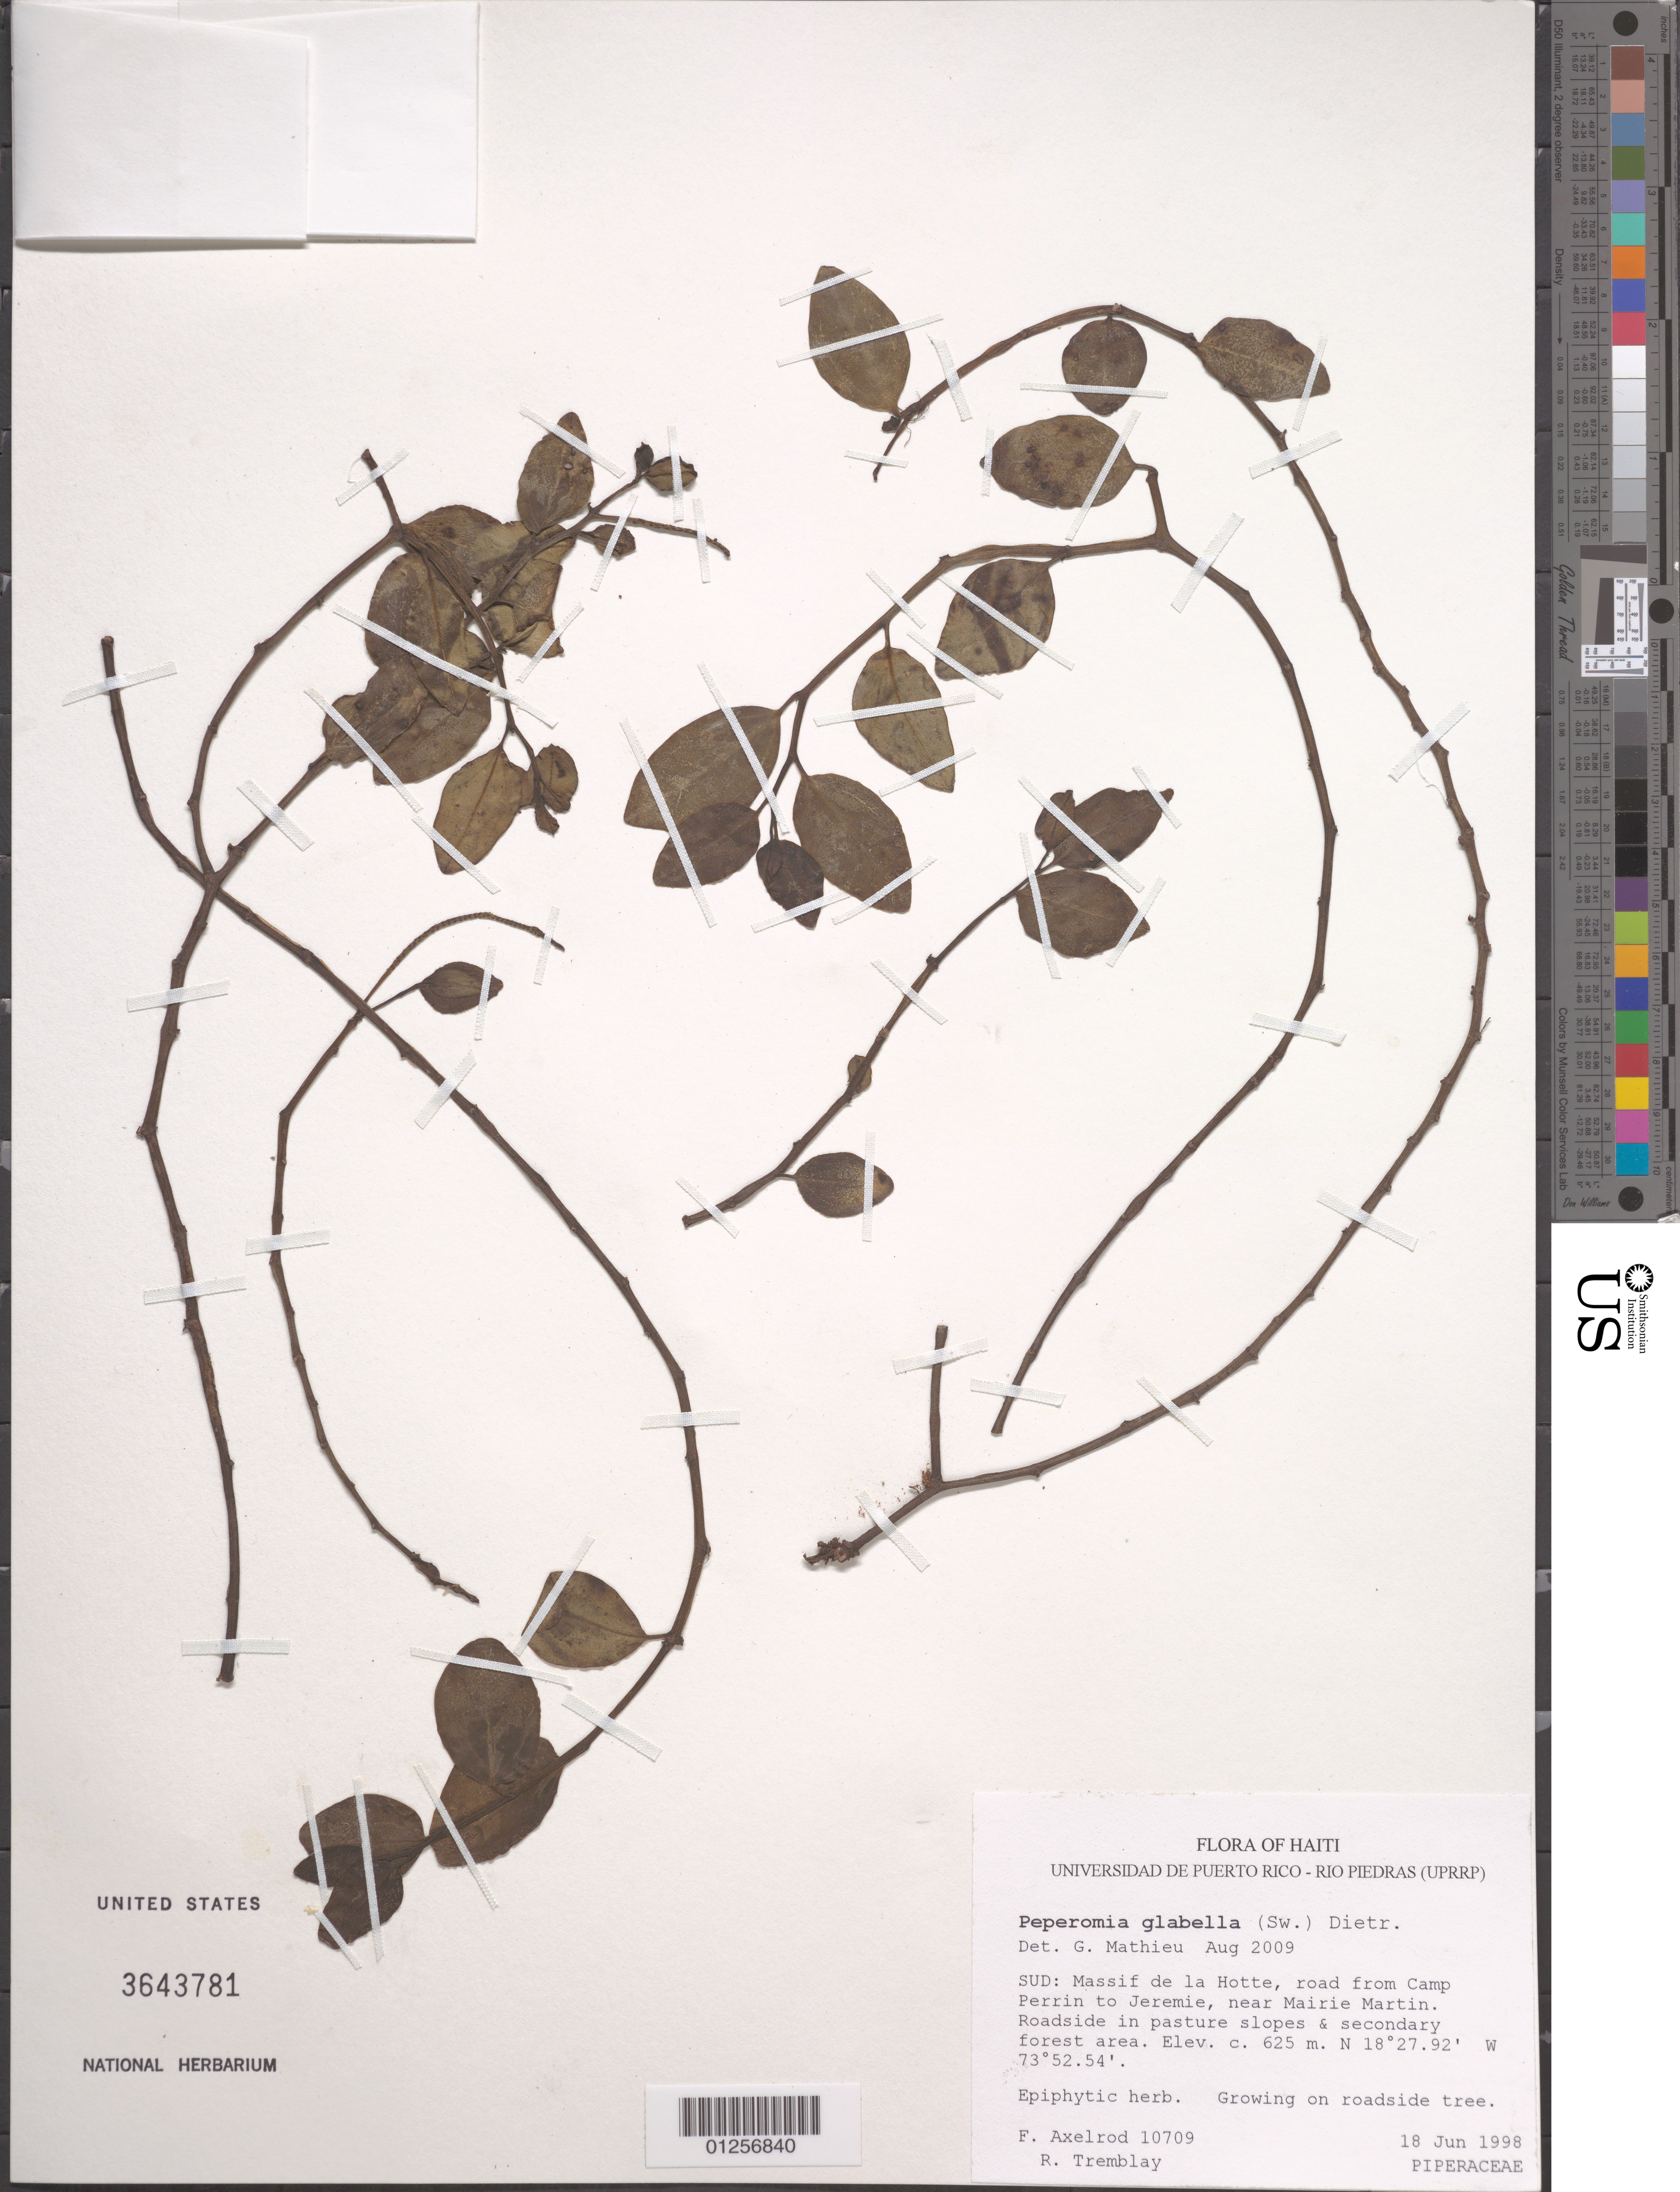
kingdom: Plantae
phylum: Tracheophyta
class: Magnoliopsida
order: Piperales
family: Piperaceae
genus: Peperomia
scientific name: Peperomia glabella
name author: (Sw.) A. Dietr.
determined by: Mathieu, Guido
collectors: F. S. Axelrod & R. L. Tremblay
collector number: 10709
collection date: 1998-06-18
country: Haiti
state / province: Sud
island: Hispaniola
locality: Massif de la Hotte, road from Camp Perrin to Jeremie, near Mairie Martin.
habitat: Roadside in pasture slopes and secondary forest area. Growing on roadside tree.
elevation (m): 625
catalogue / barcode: US 3643781